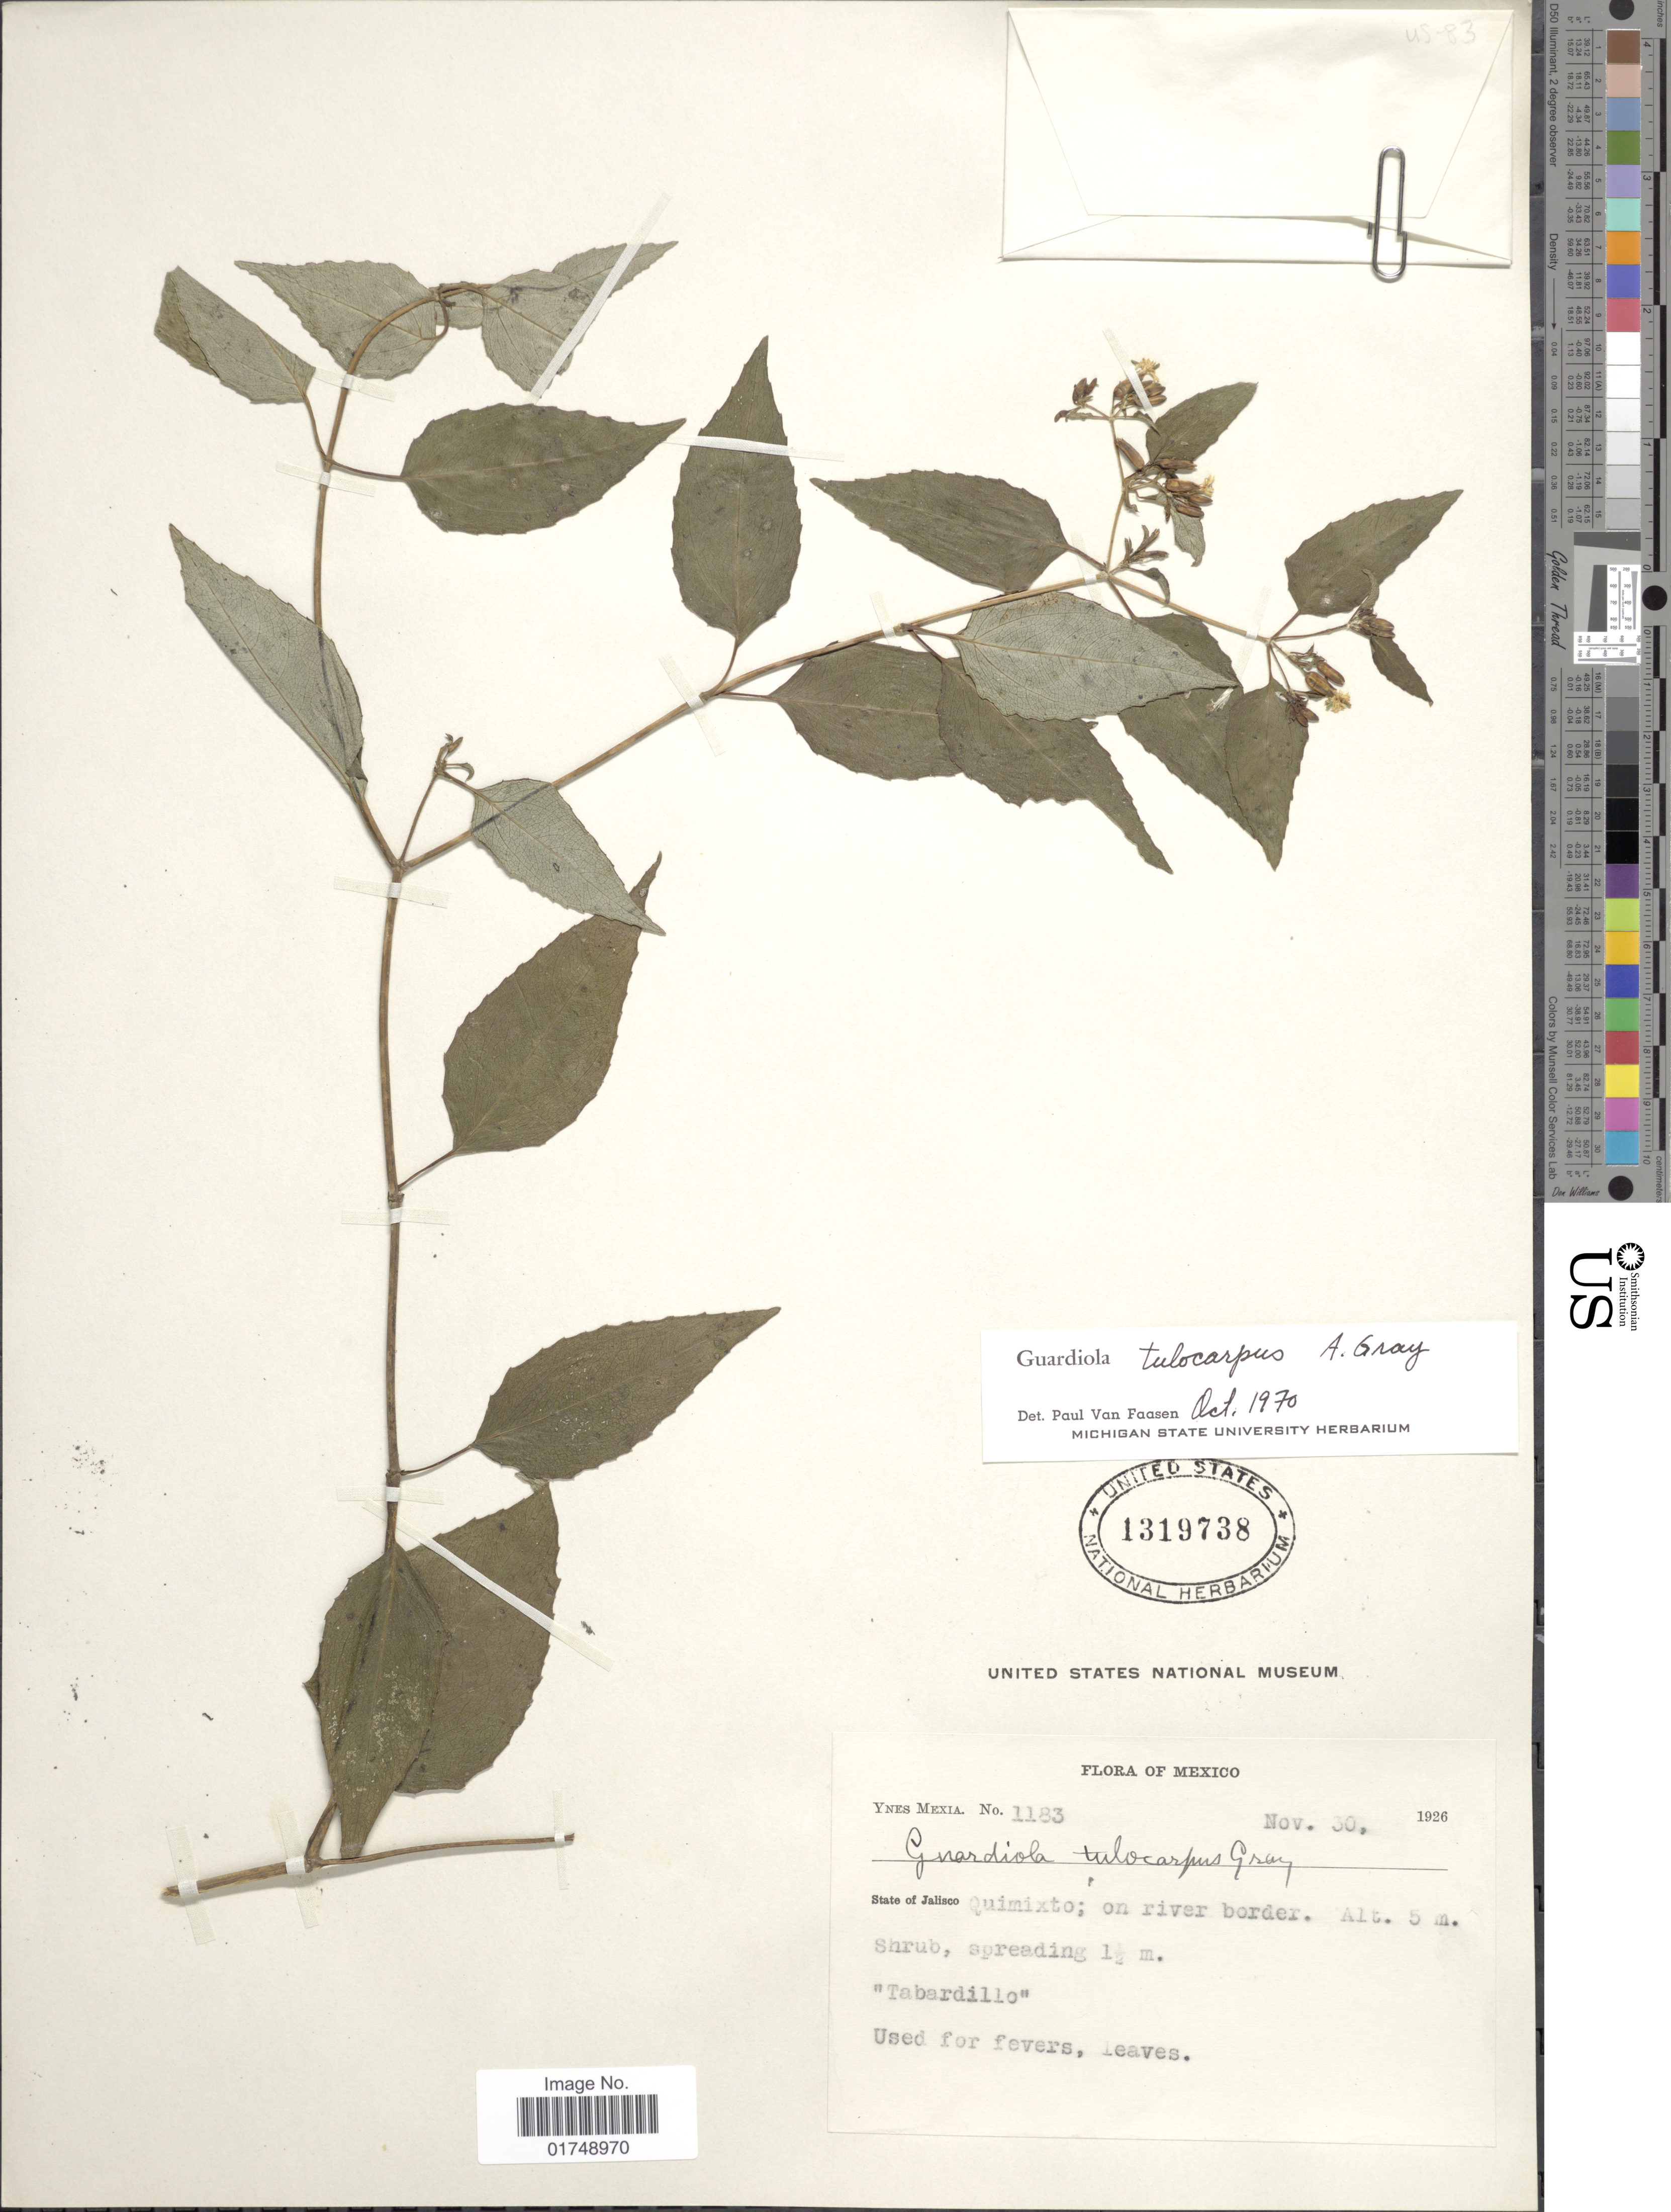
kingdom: Plantae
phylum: Tracheophyta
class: Magnoliopsida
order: Asterales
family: Asteraceae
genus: Guardiola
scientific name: Guardiola tulocarpus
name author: A. Gray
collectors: Y. Mexia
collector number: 1183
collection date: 1926-11-30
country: Mexico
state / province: Jalisco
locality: Quimixto; on river border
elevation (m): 5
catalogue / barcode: US 1319738